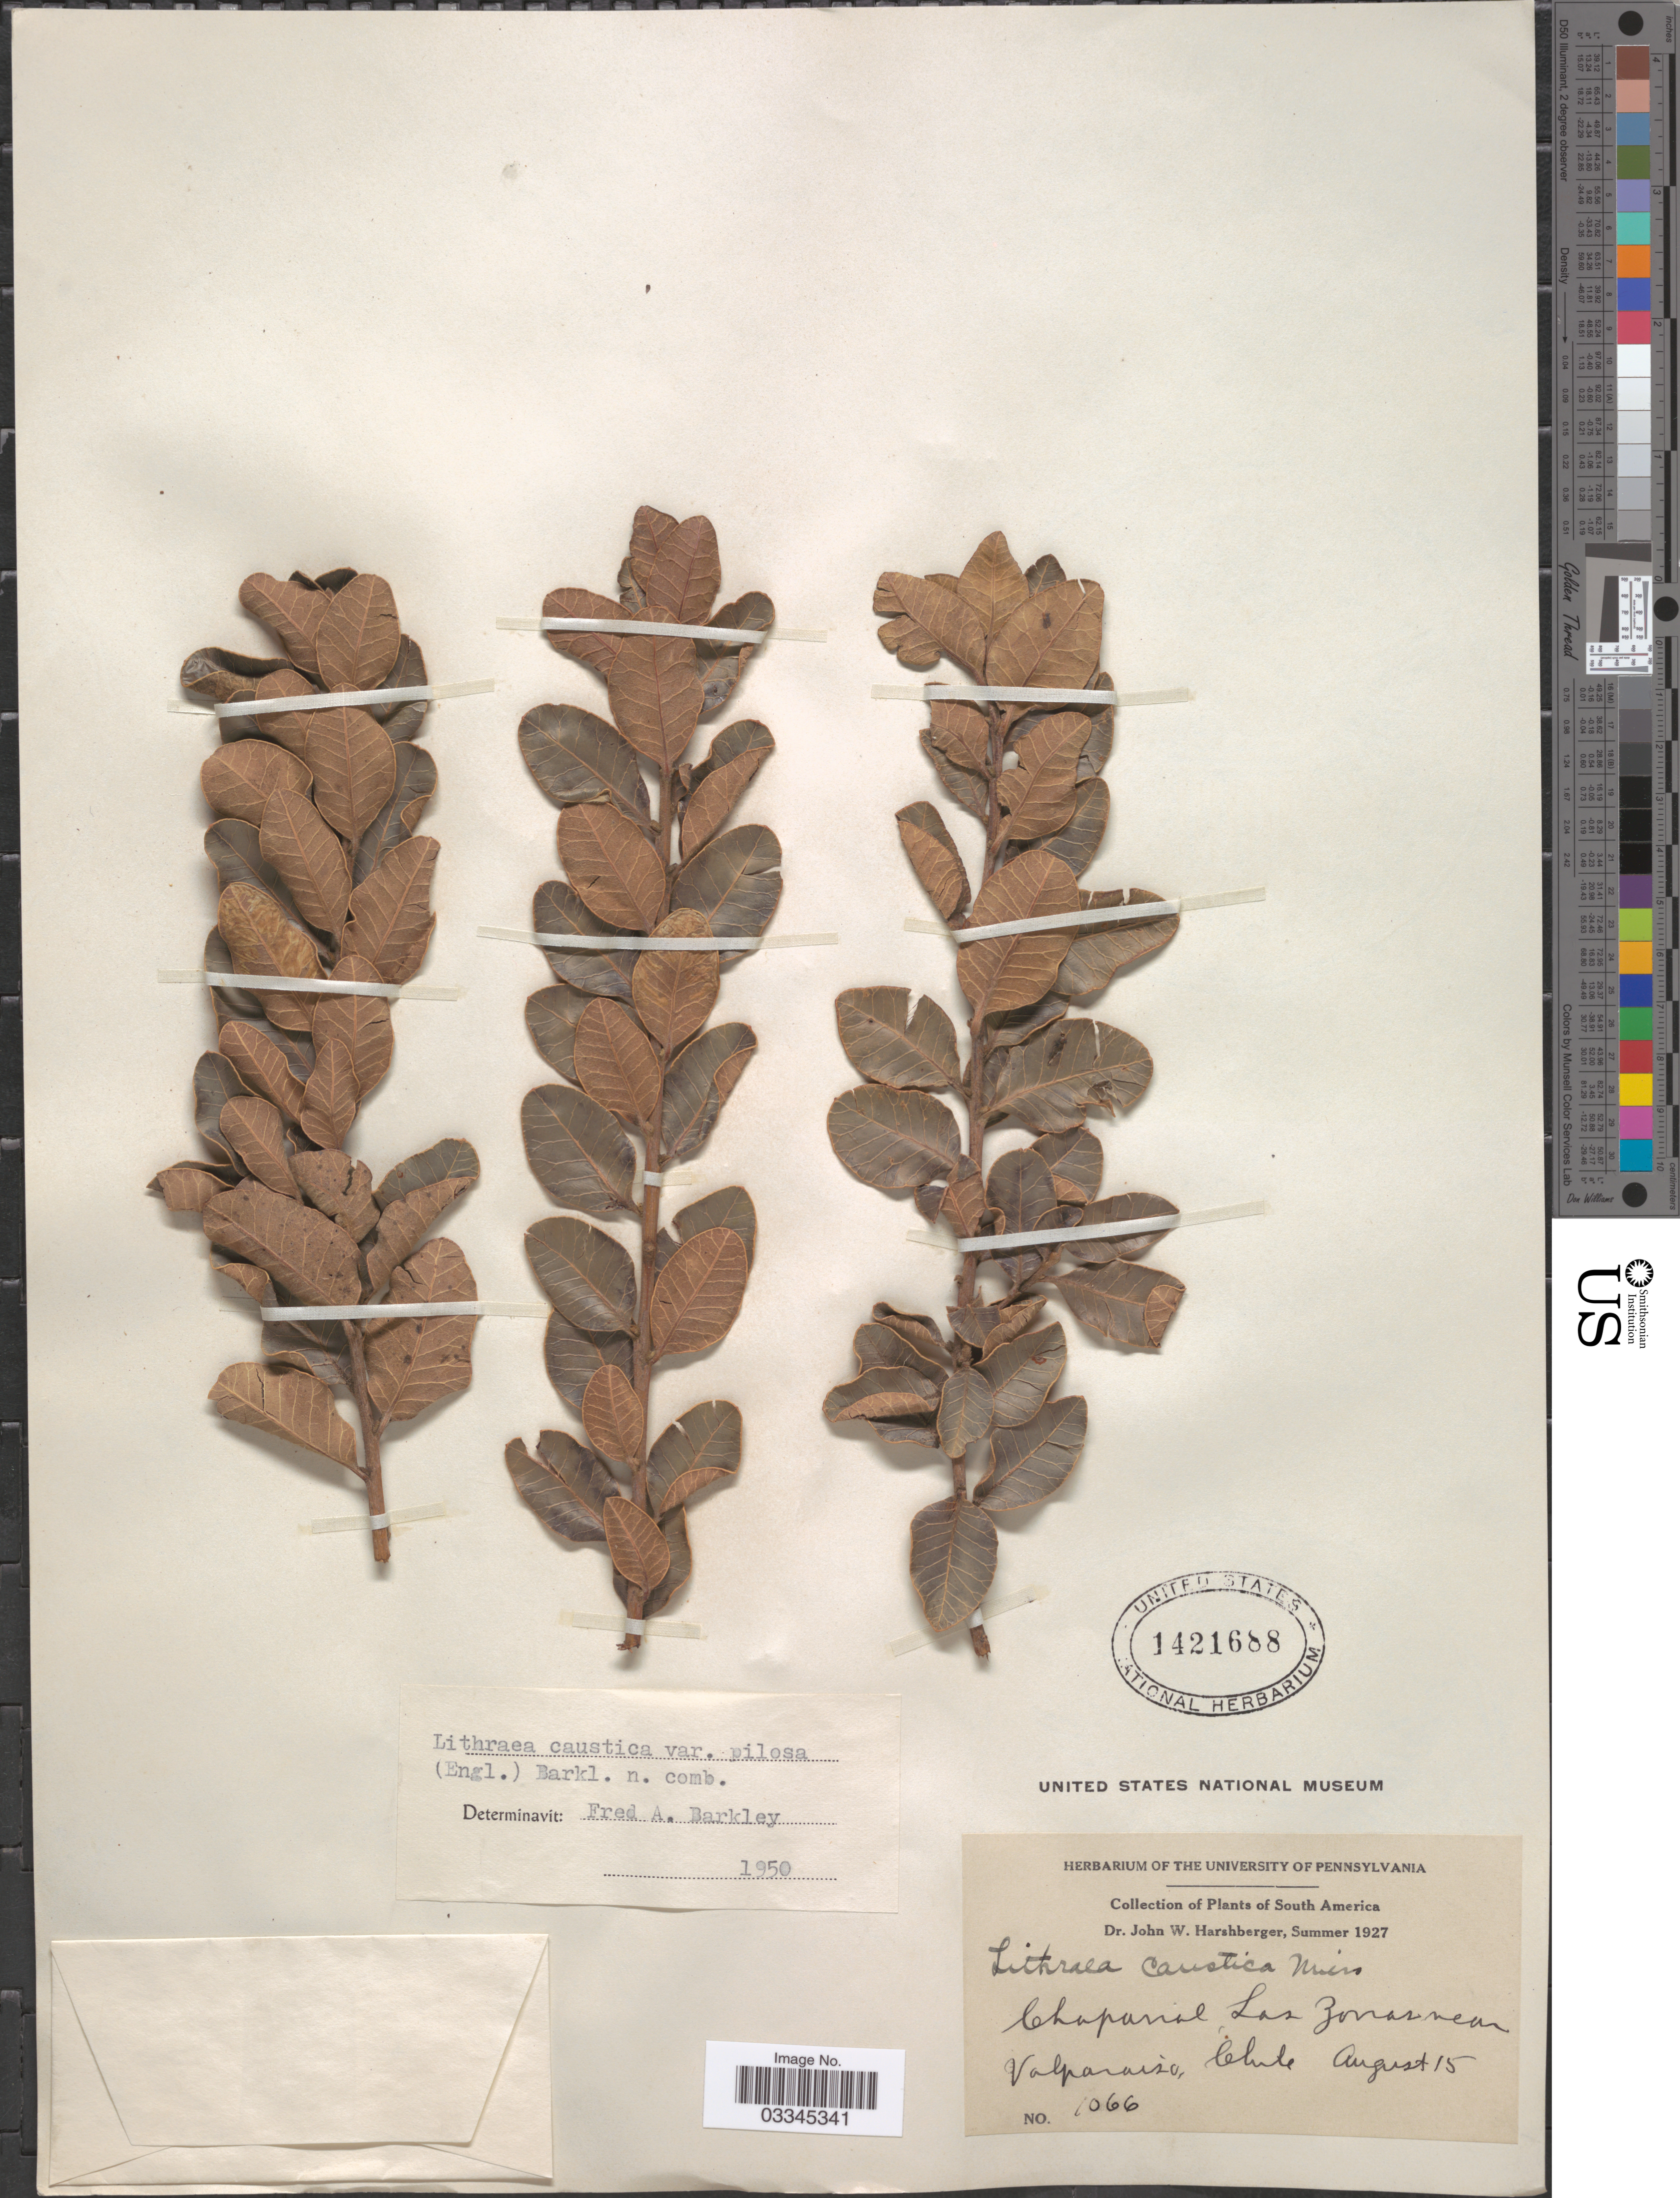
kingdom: Plantae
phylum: Tracheophyta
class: Magnoliopsida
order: Sapindales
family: Anacardiaceae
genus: Lithraea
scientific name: Lithraea caustica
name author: (Molina) Hook. & Arn.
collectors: J. W. Harshberger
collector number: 1066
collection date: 1927-08-15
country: Chile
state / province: Valparaíso (V)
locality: Chaparral Las Zonas near Valparaiso.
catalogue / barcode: US 1421688